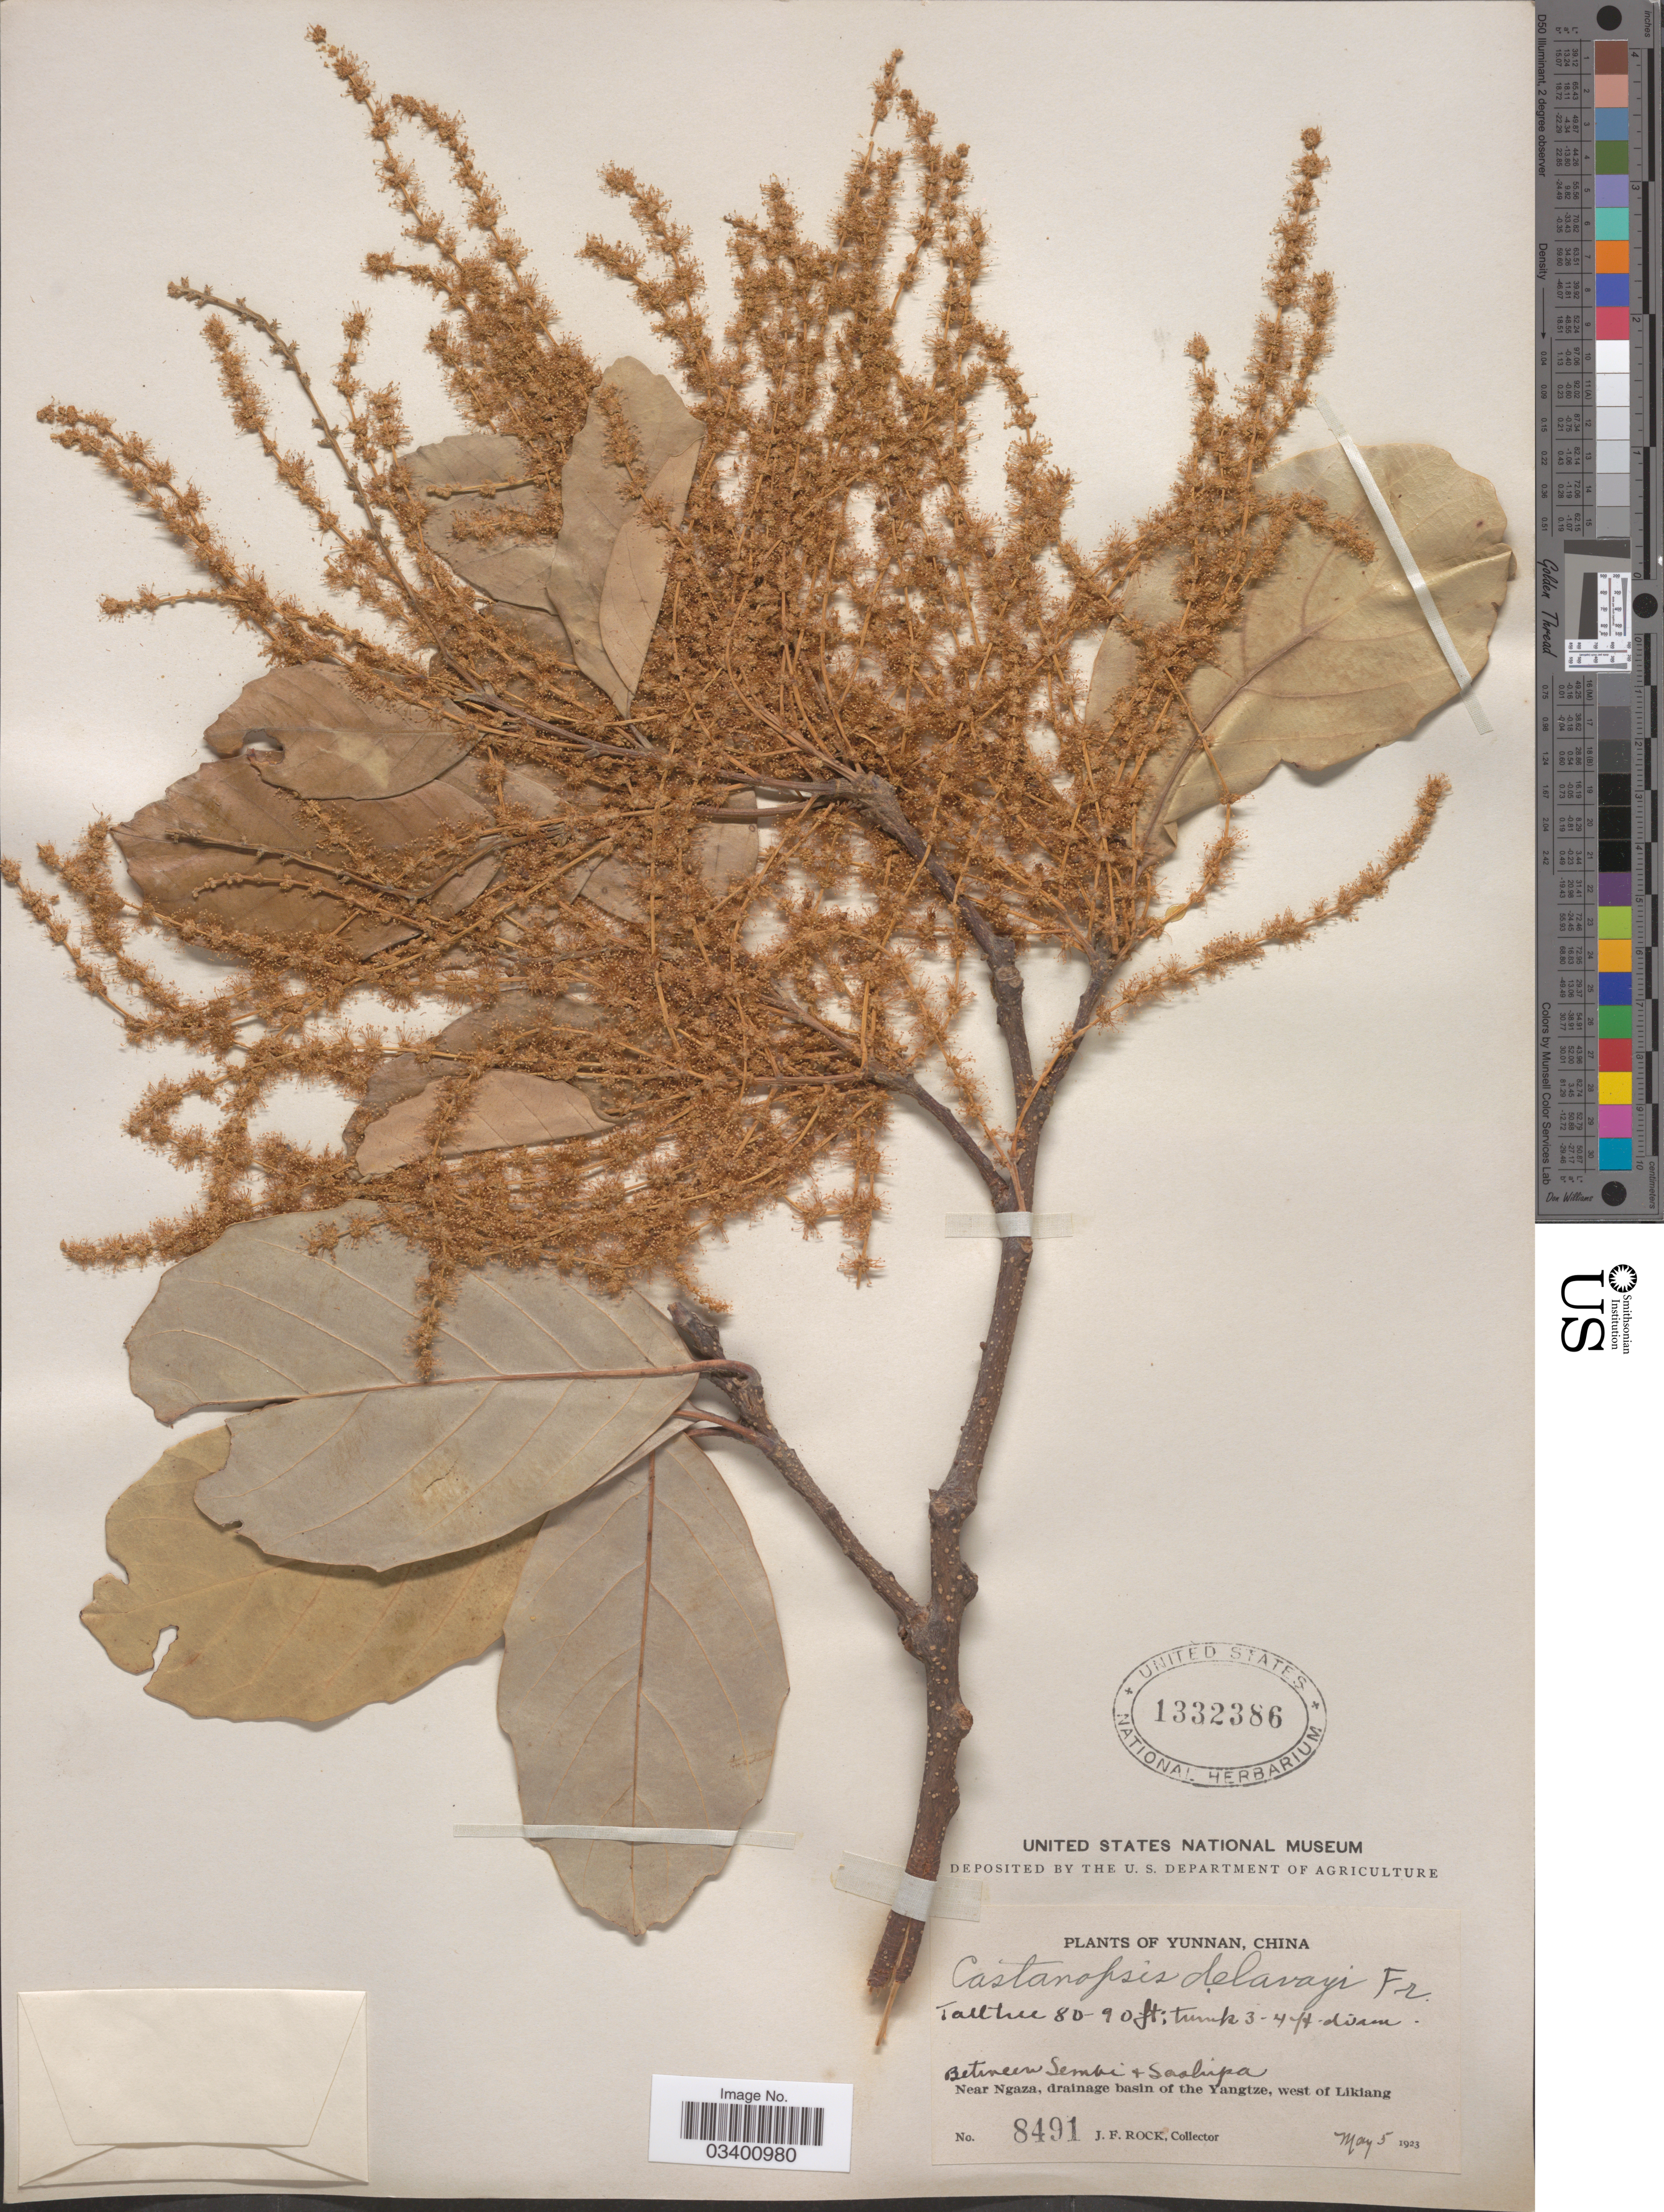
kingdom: Plantae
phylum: Tracheophyta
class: Magnoliopsida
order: Fagales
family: Fagaceae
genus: Castanopsis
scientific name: Castanopsis delavayi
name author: Franch.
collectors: J. Rock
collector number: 8491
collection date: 1923-05-05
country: China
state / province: Yunnan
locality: Between Lembi & Sas [illegible text]. Near Ngaza, drainage basin of the Yangtze, wet of Likiang.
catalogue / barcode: US 1332386